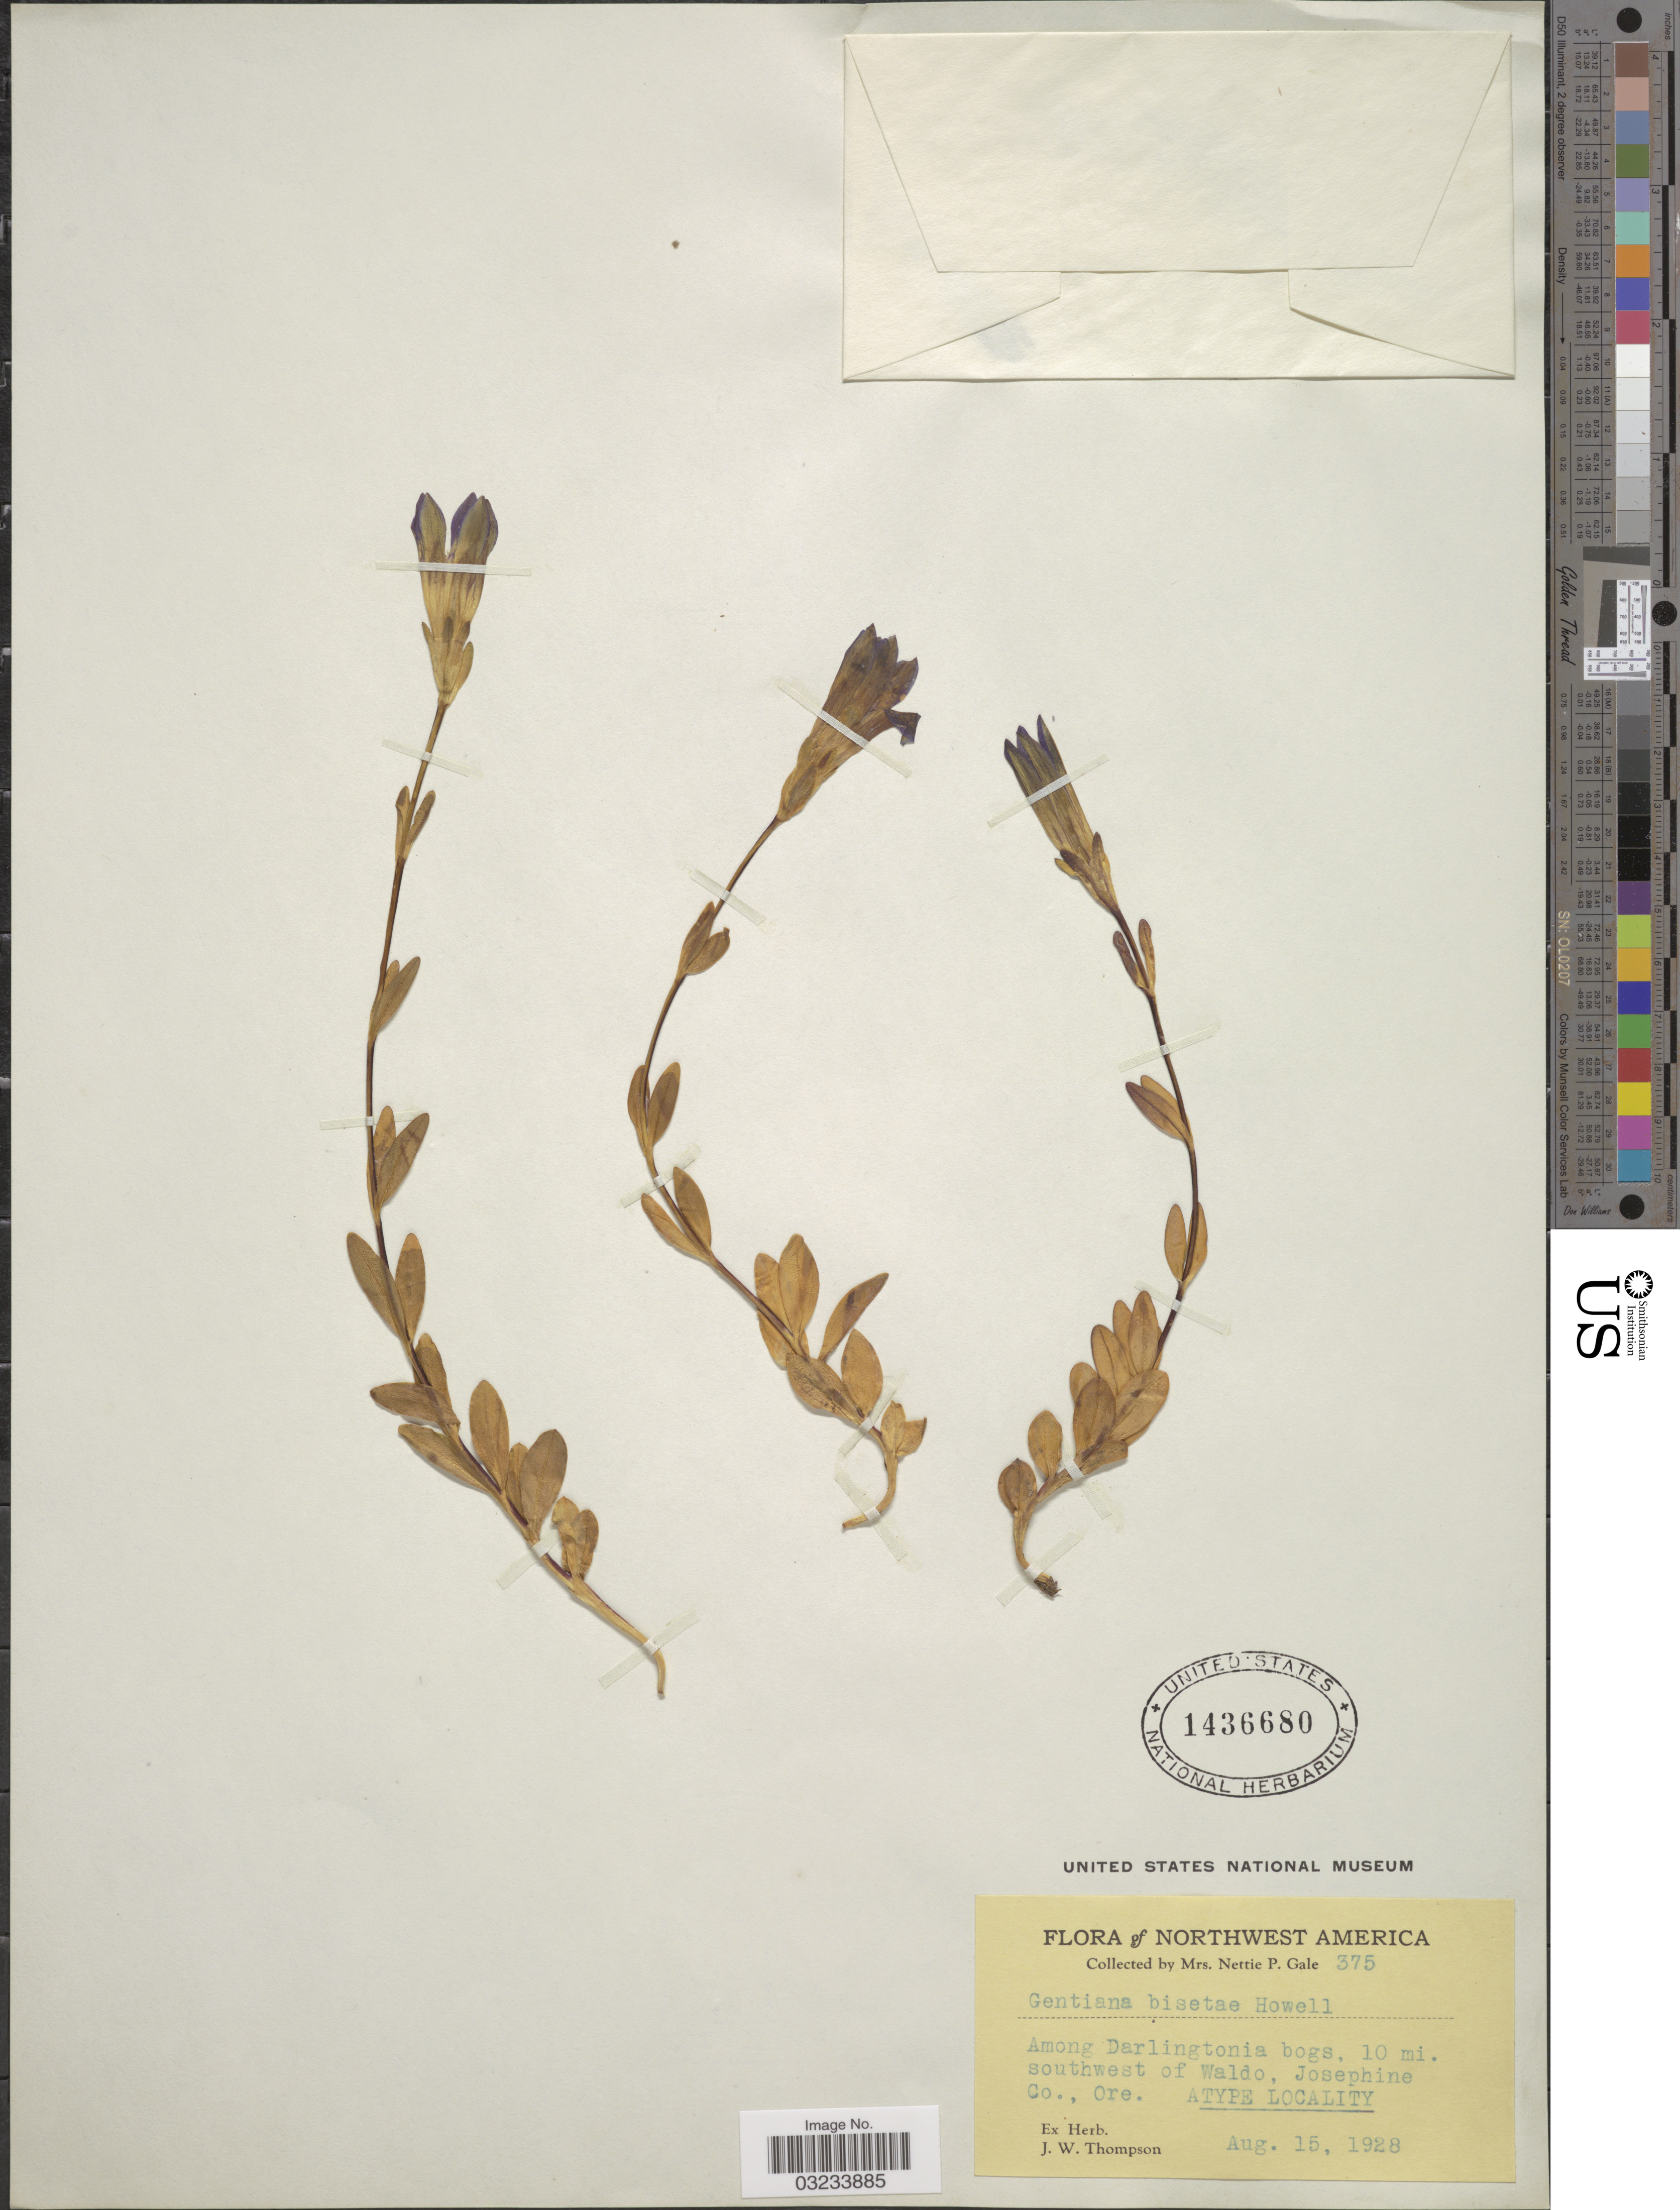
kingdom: Plantae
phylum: Tracheophyta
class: Magnoliopsida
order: Gentianales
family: Gentianaceae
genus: Gentiana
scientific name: Gentiana bisetaea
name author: Howell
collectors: N. Gale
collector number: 375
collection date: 1928-08-15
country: United States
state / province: Oregon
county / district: Josephine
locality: Northwest America, Among Darlingtonia bogs, 10 mi. southwest of Waldo, Josephine Co.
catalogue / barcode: US 1436680